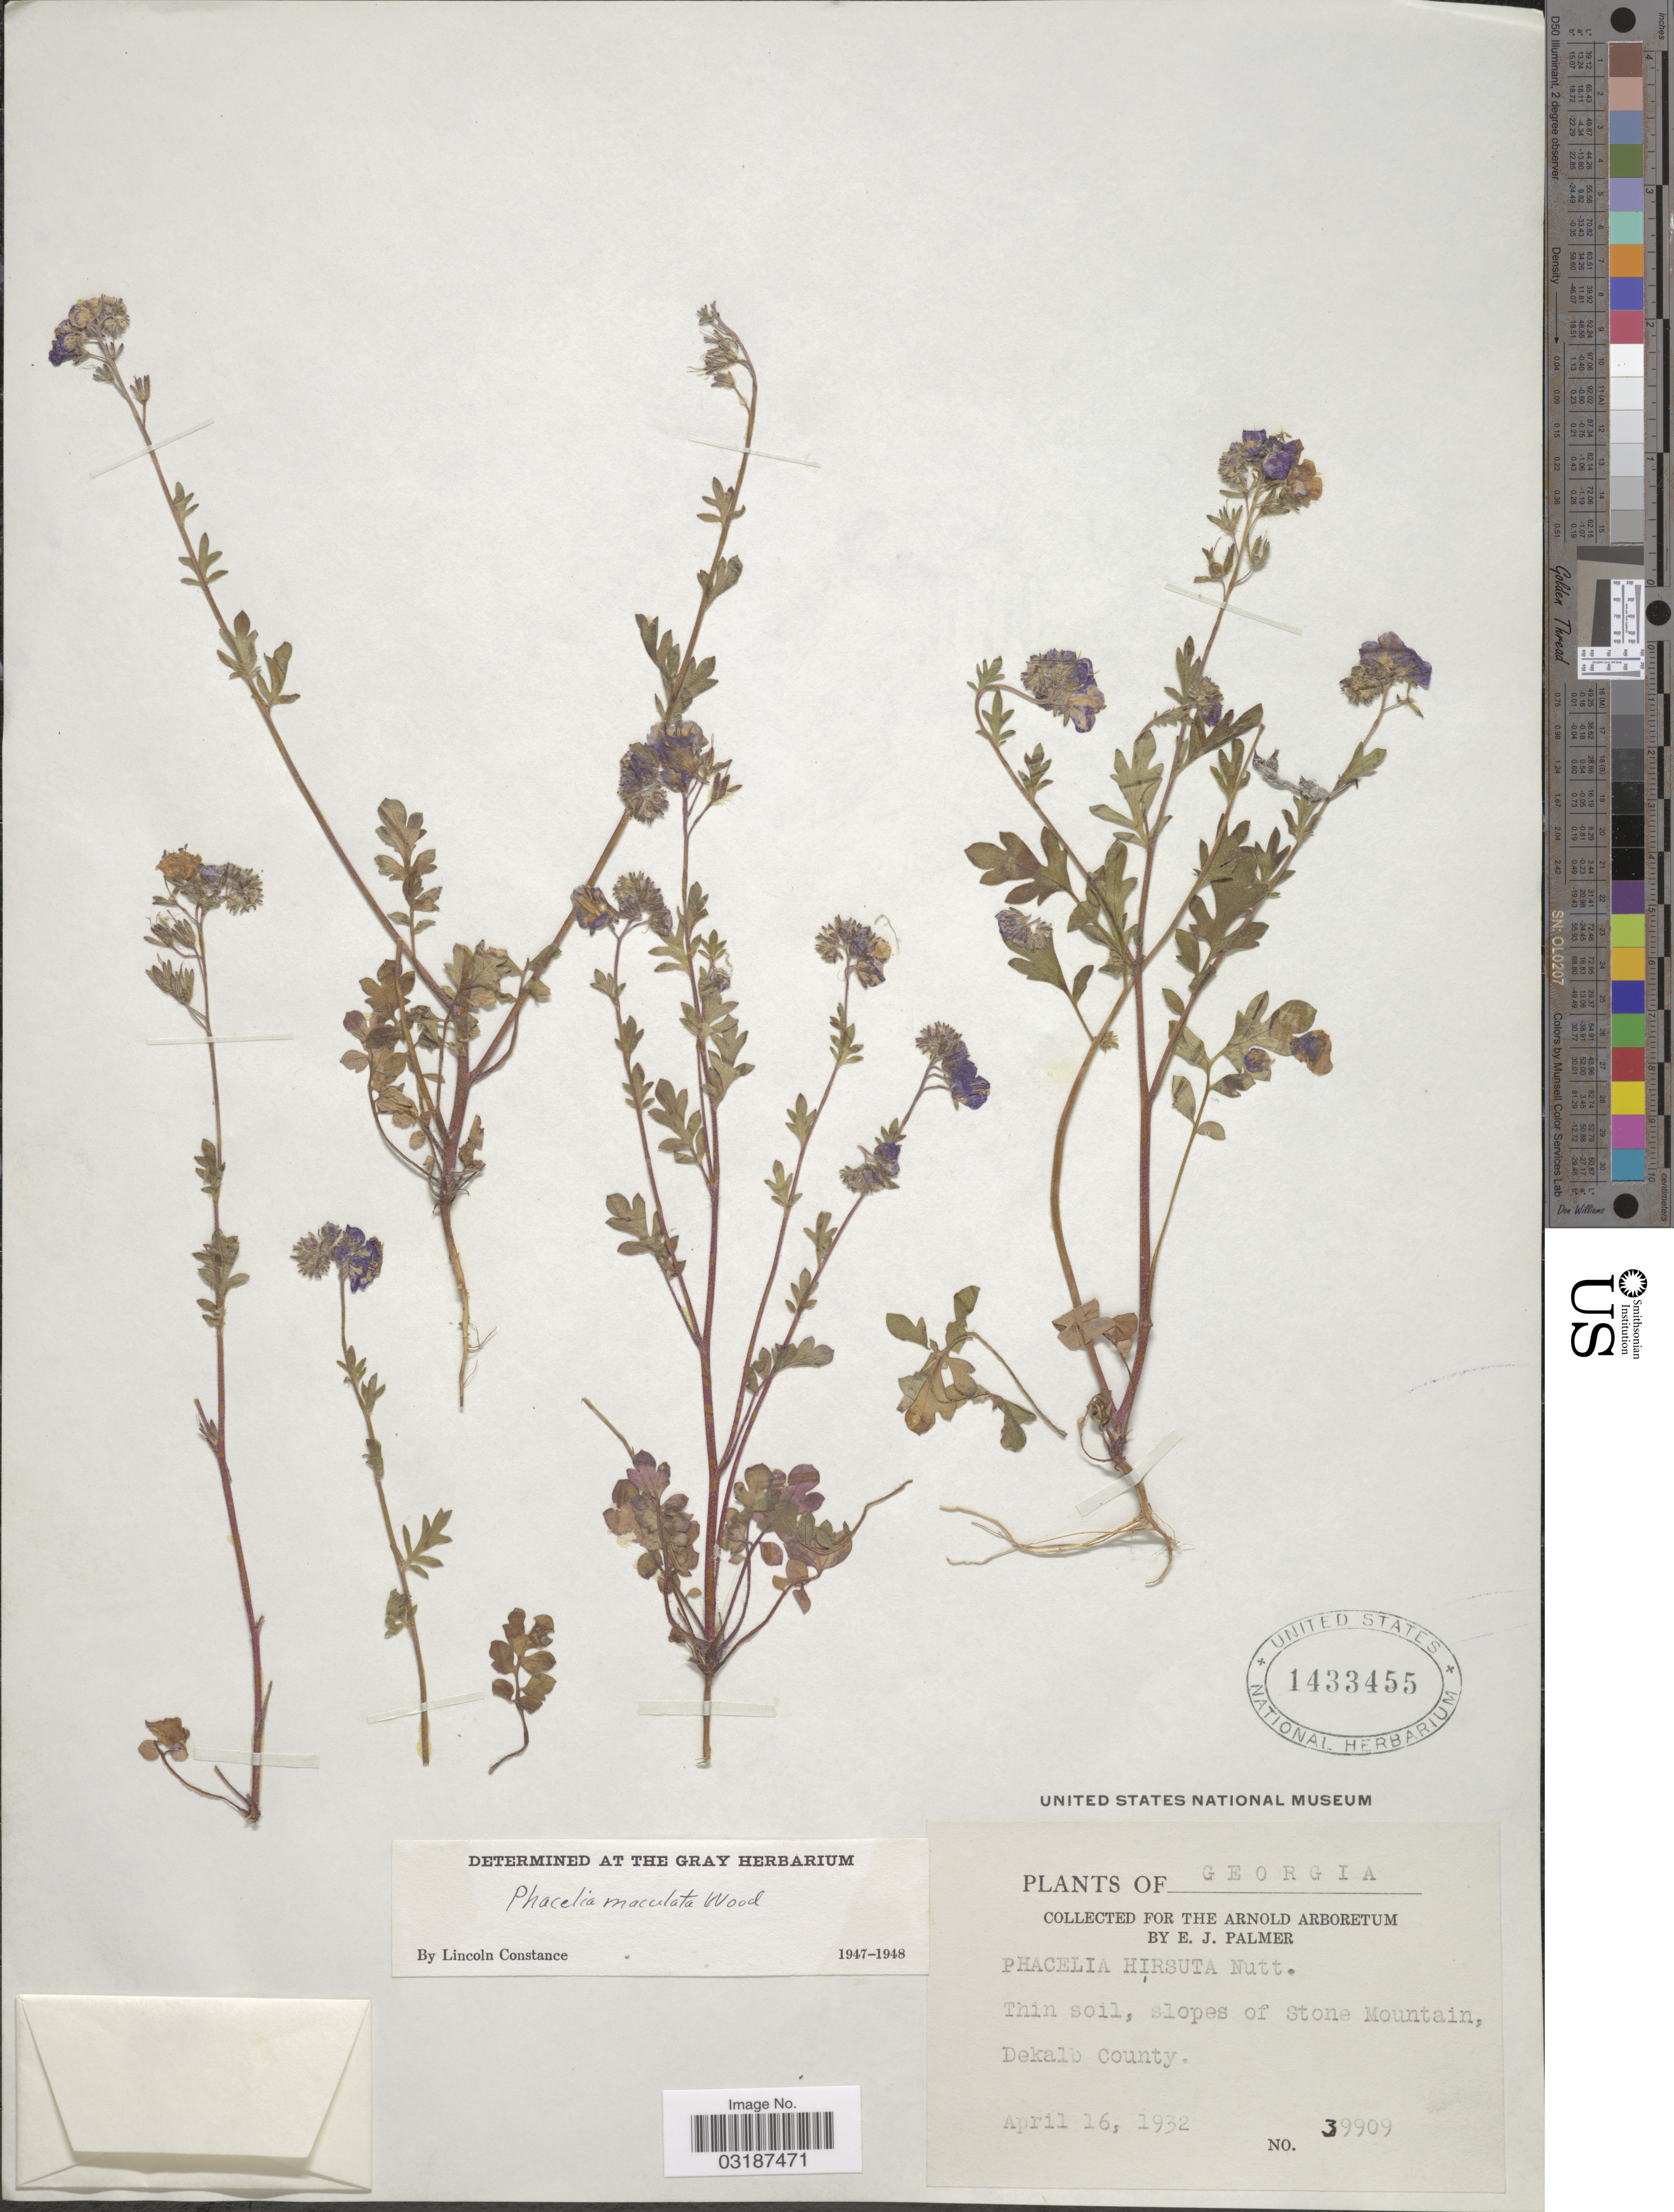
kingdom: Plantae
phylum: Tracheophyta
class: Magnoliopsida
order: Boraginales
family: Hydrophyllaceae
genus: Phacelia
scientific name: Phacelia maculata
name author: Alph. Wood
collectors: E. J. Palmer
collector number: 39909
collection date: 1932-04-16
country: United States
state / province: Georgia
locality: Thin soil, slopes of Stone Mountain, Dekalb County.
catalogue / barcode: US 1433455